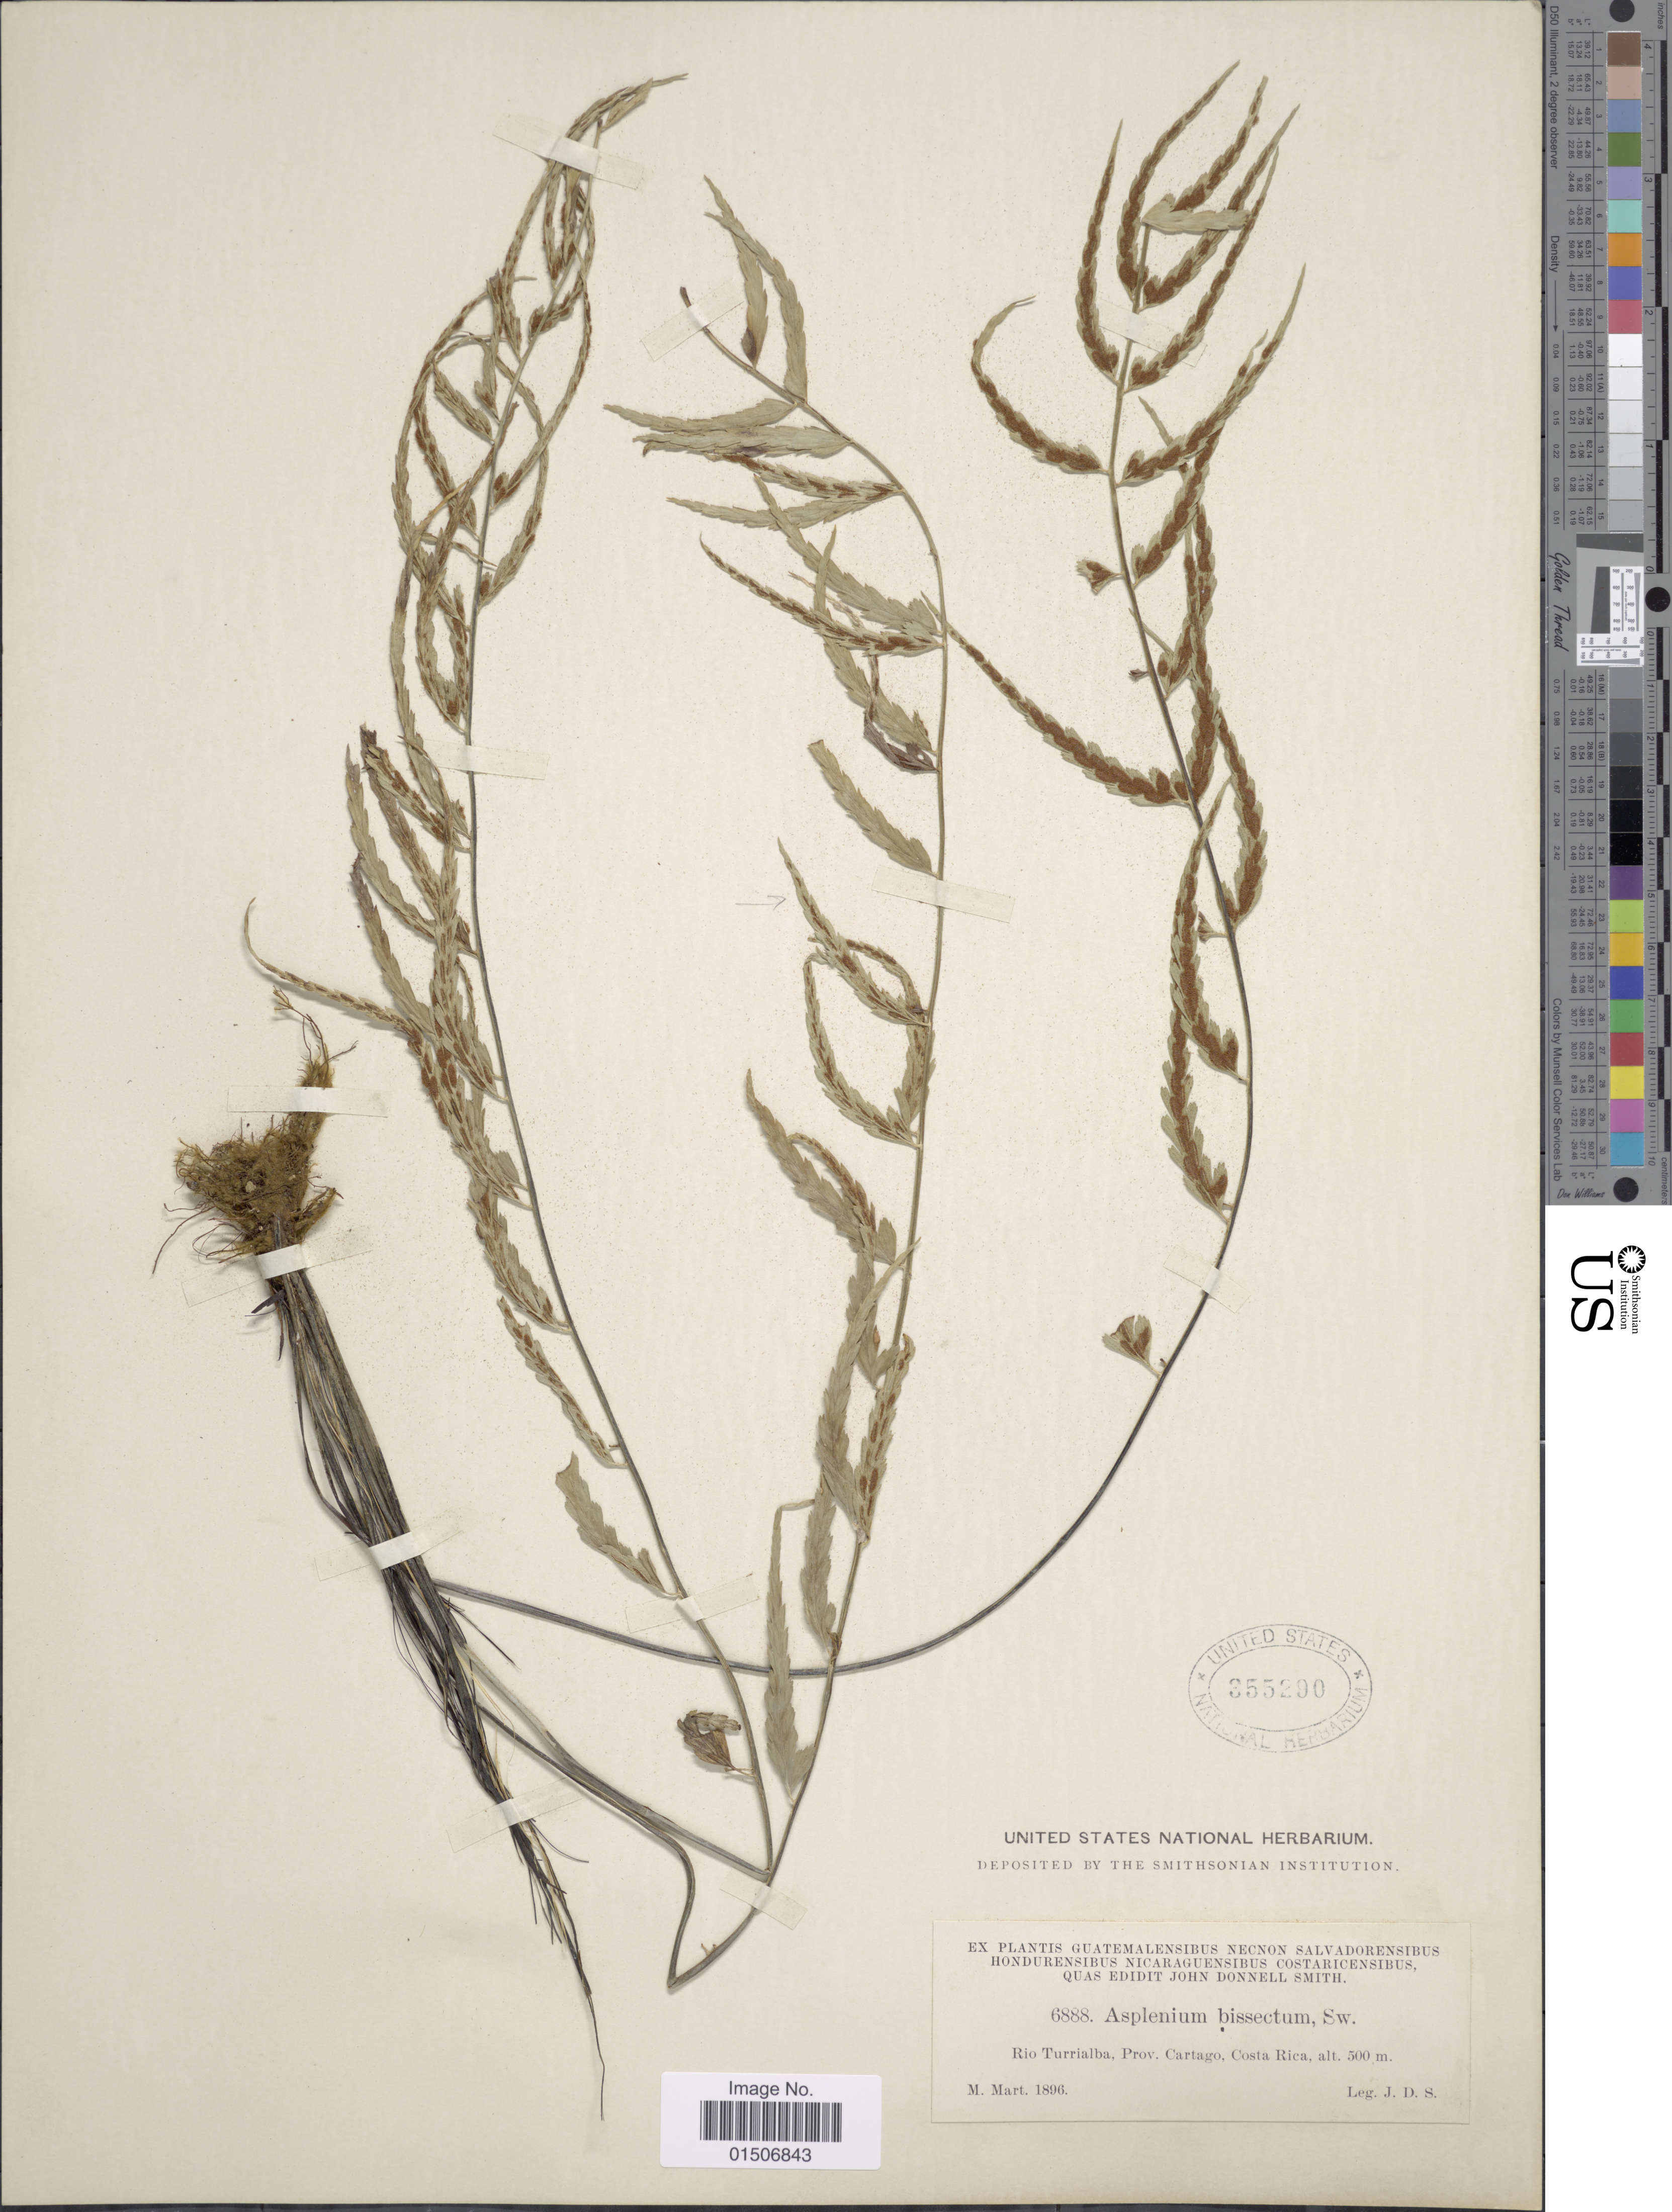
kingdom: Plantae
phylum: Tracheophyta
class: Polypodiopsida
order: Polypodiales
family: Aspleniaceae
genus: Asplenium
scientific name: Asplenium levyi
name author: E. Fourn.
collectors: J. Donnell Smith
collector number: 6888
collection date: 1896-03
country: Costa Rica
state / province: Cartago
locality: Rio Turrialba, Prov. Cartago, Costa Rica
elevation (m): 500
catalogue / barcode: US 355290